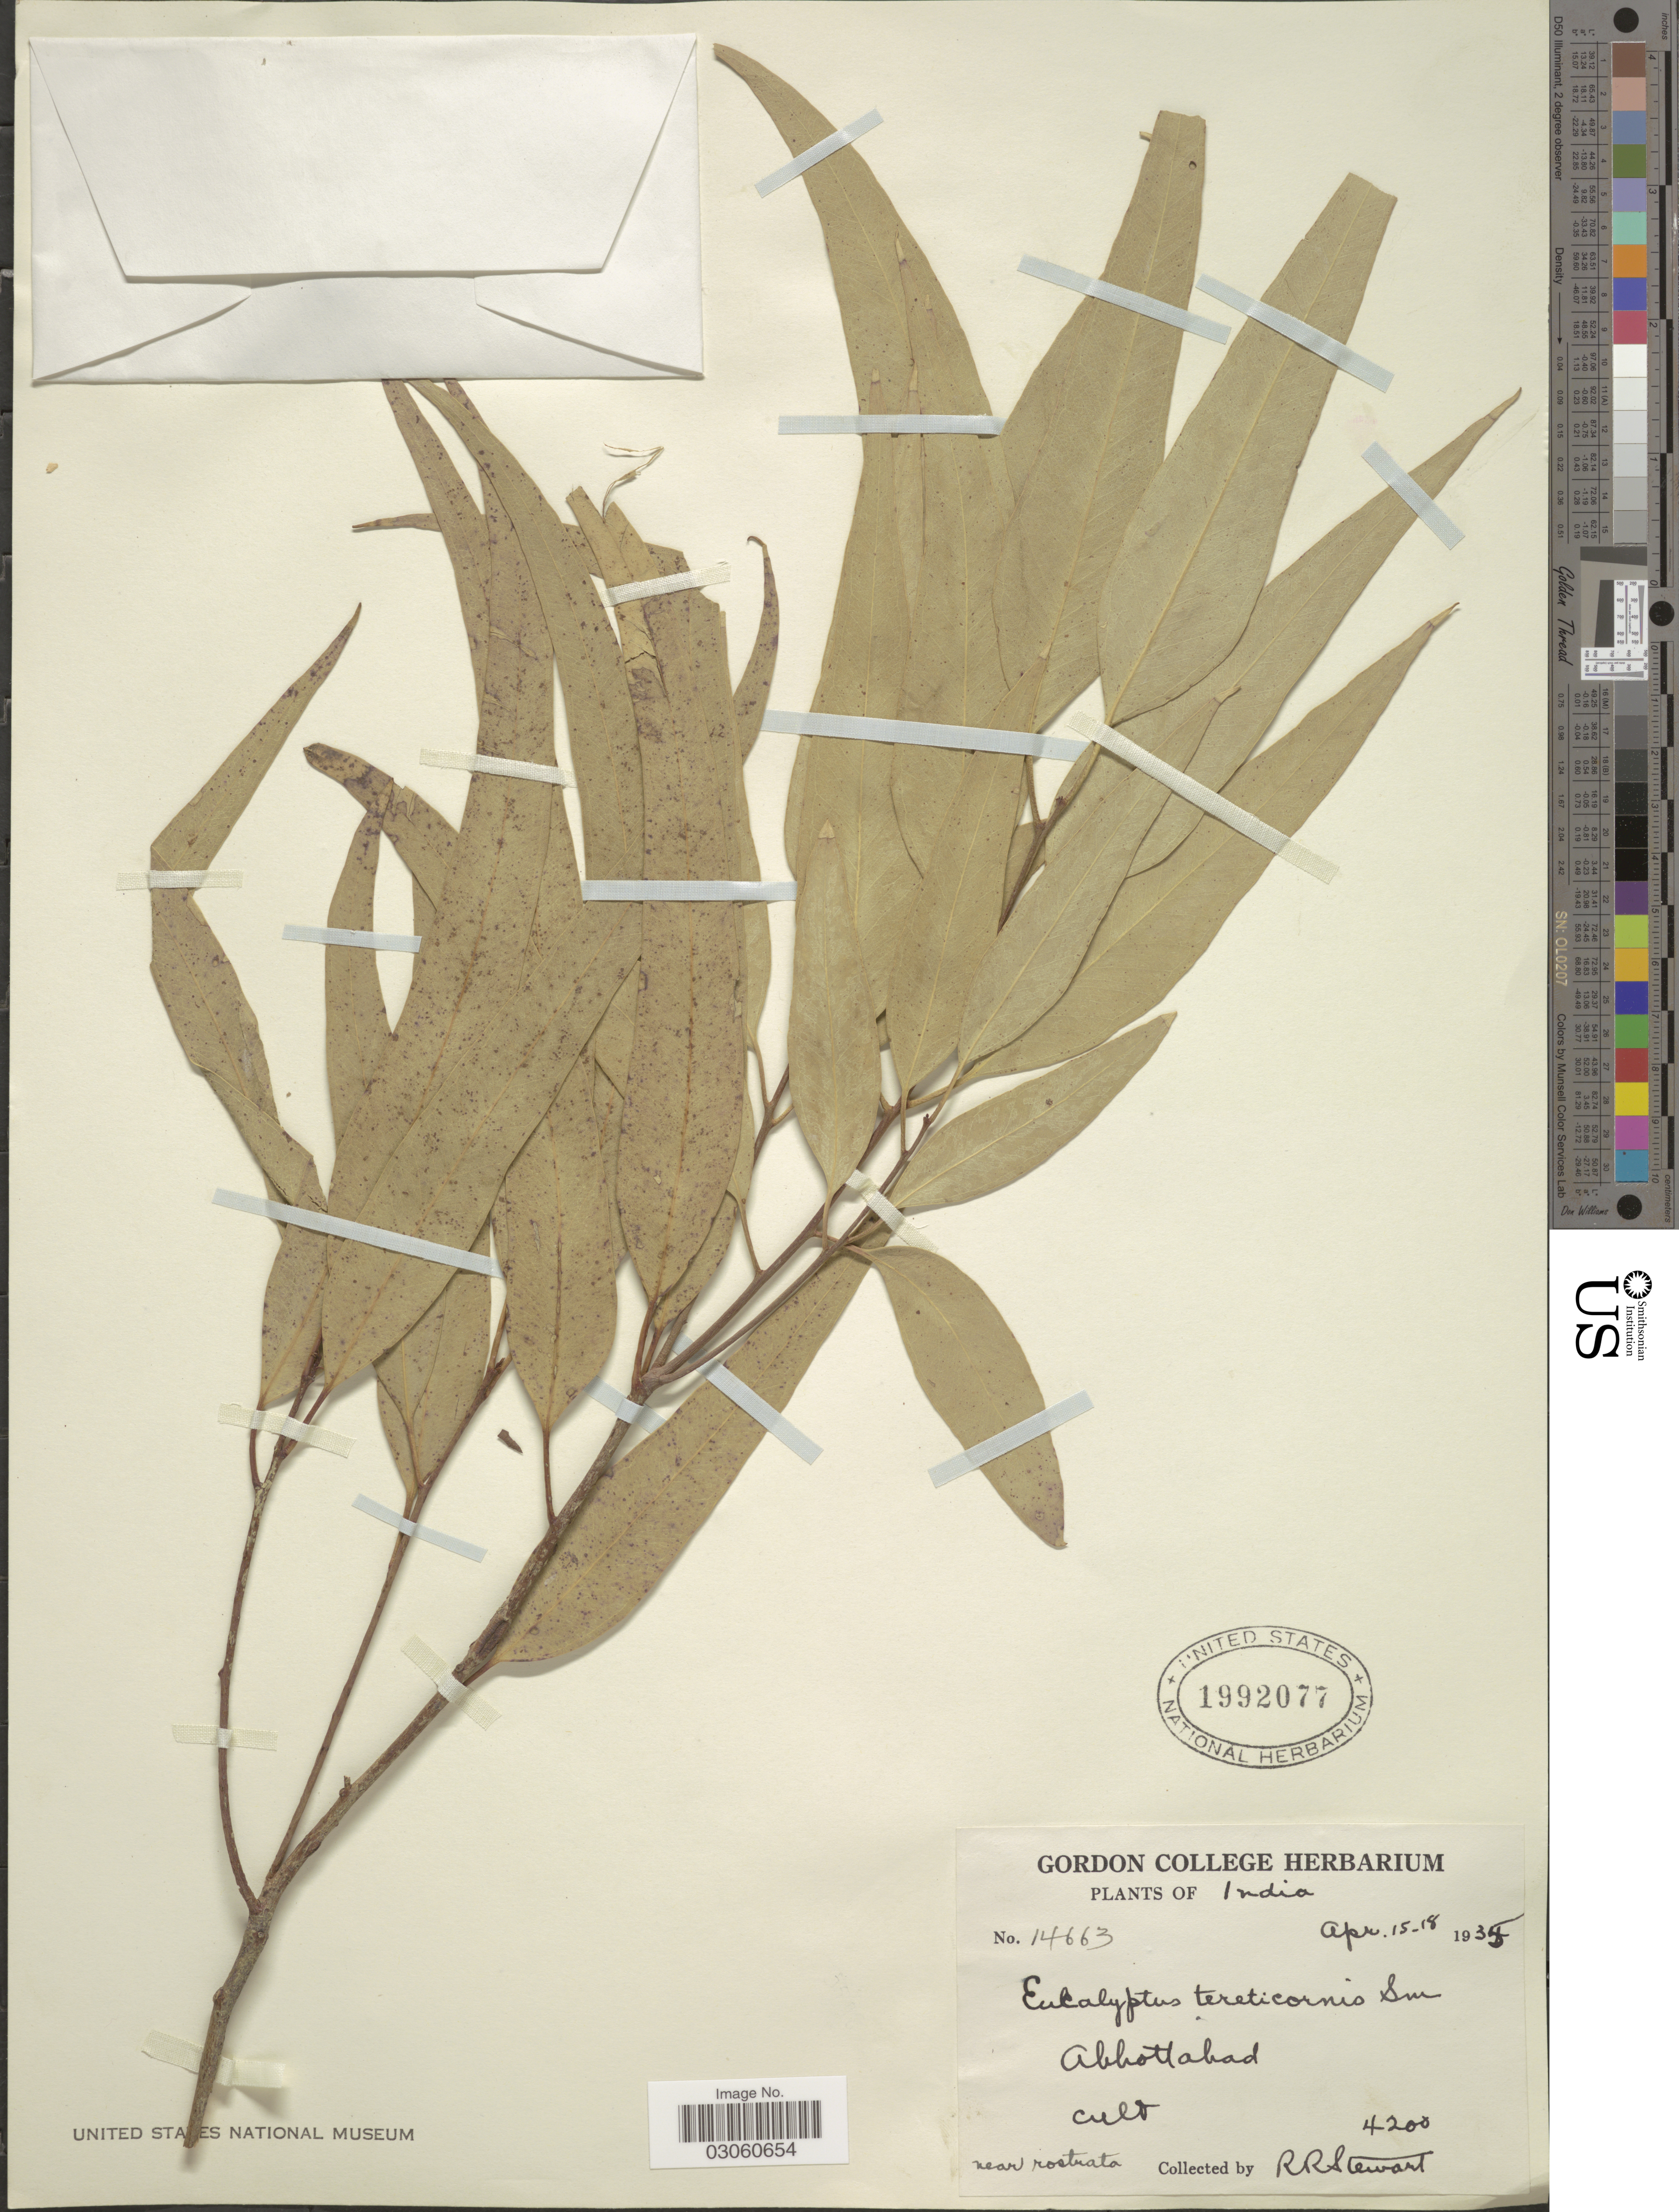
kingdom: Plantae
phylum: Tracheophyta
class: Magnoliopsida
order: Myrtales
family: Myrtaceae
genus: Eucalyptus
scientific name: Eucalyptus tereticornis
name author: Sm.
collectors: R. Stewart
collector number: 14663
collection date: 1935-04-15/1935-04-18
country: India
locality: Abbottabad, near rostrata.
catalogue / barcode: US 1992077